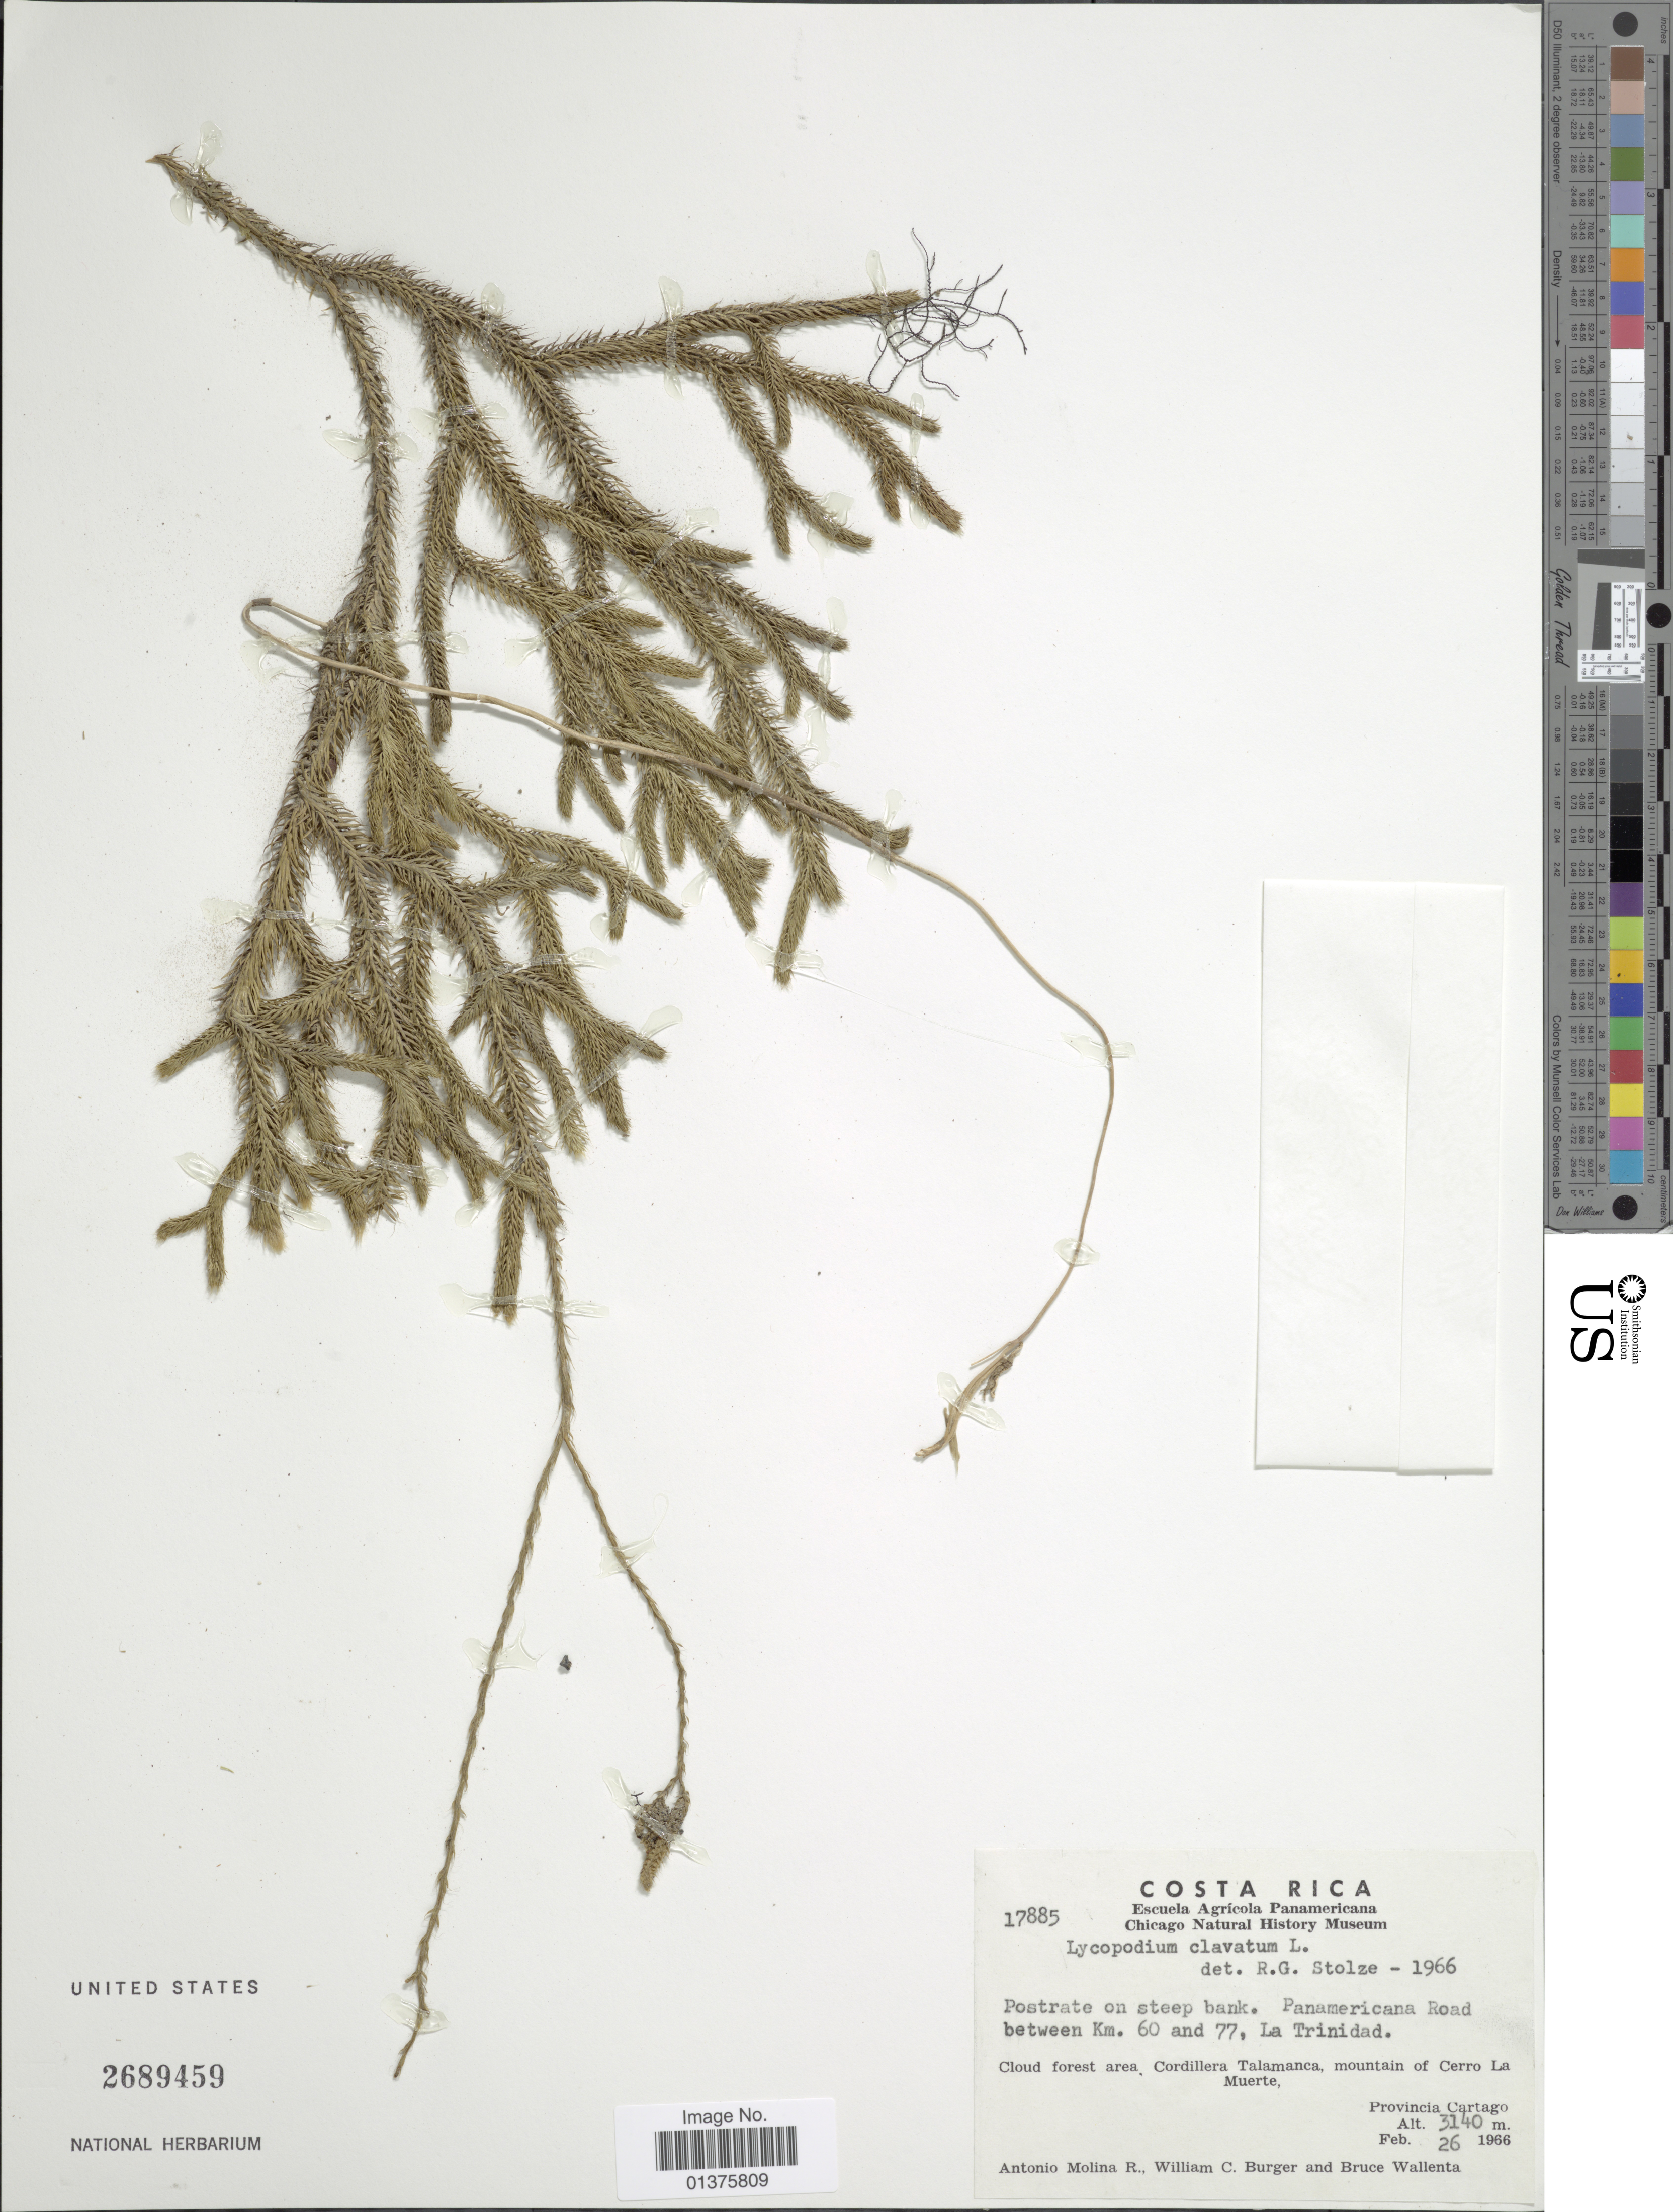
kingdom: Plantae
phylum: Tracheophyta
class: Lycopodiopsida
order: Lycopodiales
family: Lycopodiaceae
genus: Lycopodium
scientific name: Lycopodium clavatum var. aristatum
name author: (Humb. & Bonpl. ex Willd.) Spring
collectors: A. Molina R., W. Burger & B. Wallenta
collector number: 17885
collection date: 1966-02-26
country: Costa Rica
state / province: Cartago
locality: Postrate on steep bank, Panamerican Road between Km. 60 and 77, La Trinidad, Cloud forest area Cordillera Talamanca, mountain of Cerro La Muerte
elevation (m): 3140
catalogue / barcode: US 2689459